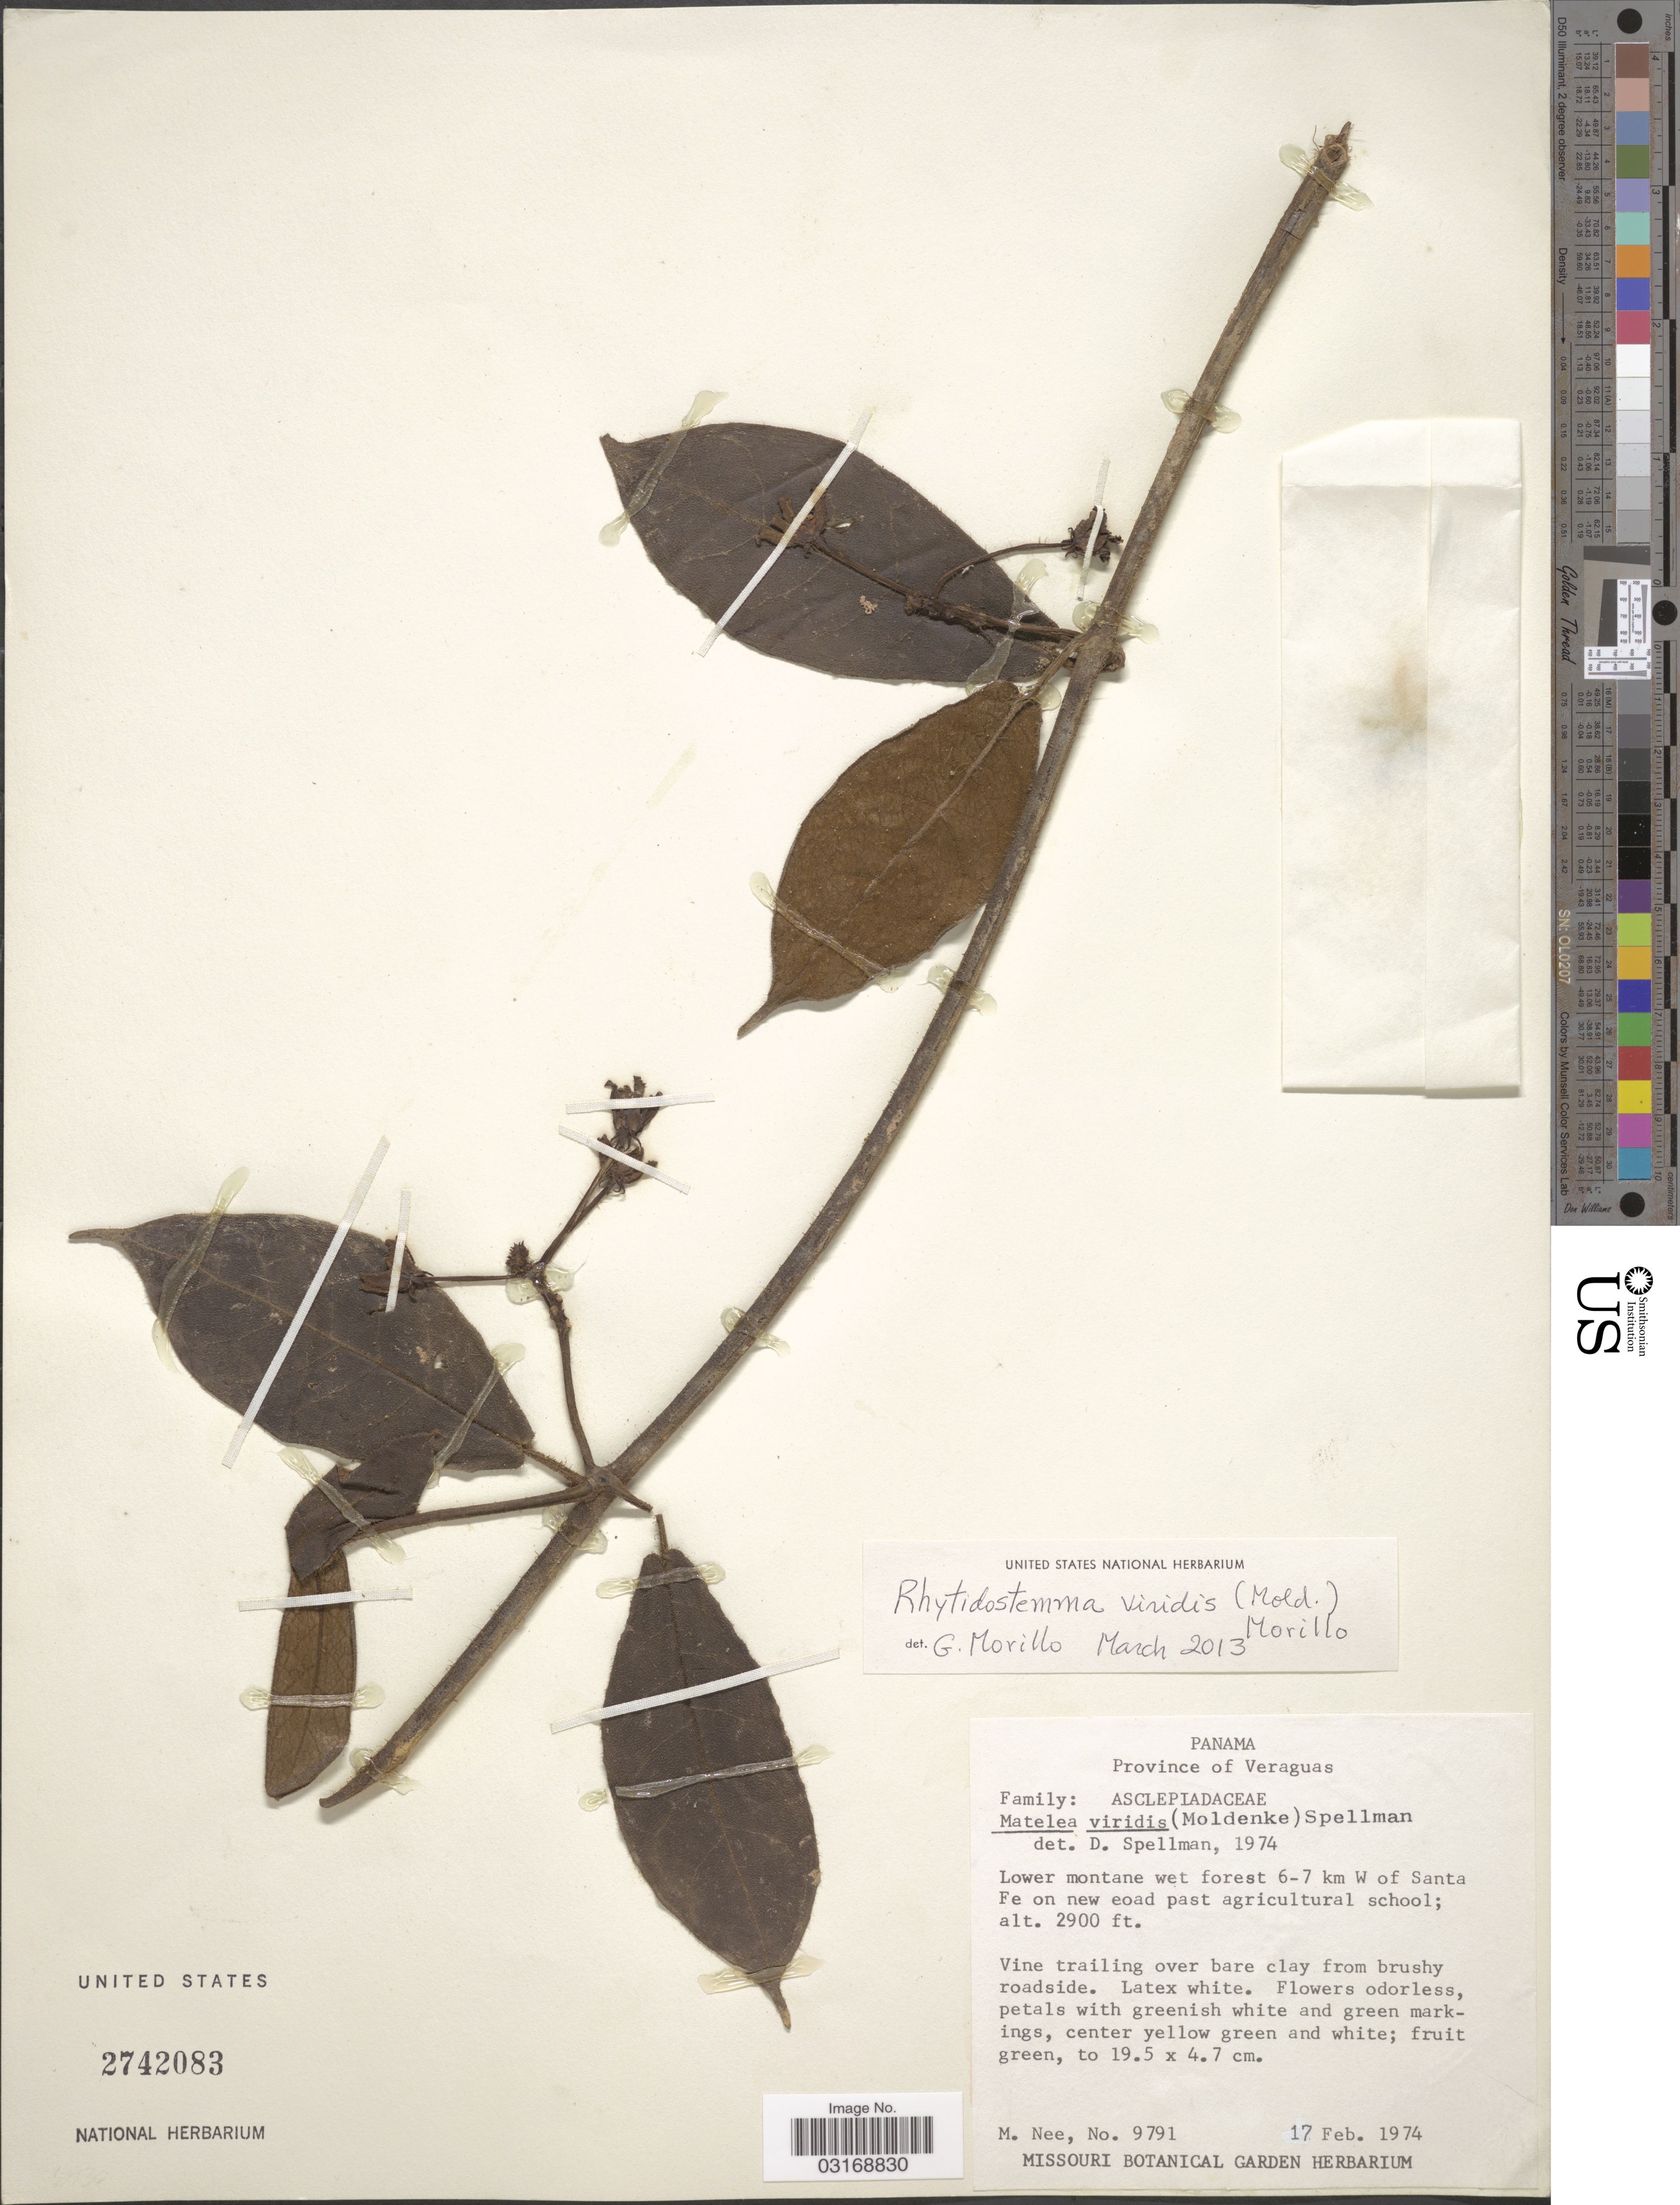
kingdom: Plantae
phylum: Tracheophyta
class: Magnoliopsida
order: Gentianales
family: Apocynaceae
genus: Matelea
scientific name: Matelea viridis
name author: (Moldenke) Spellman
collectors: M. Nee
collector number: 9791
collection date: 1974-02-17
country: Panama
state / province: Veraguas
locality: Lower montane wet forest 6-7 km W of Santa Fe on new eoad past agricultural school.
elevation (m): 884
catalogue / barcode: US 2742083